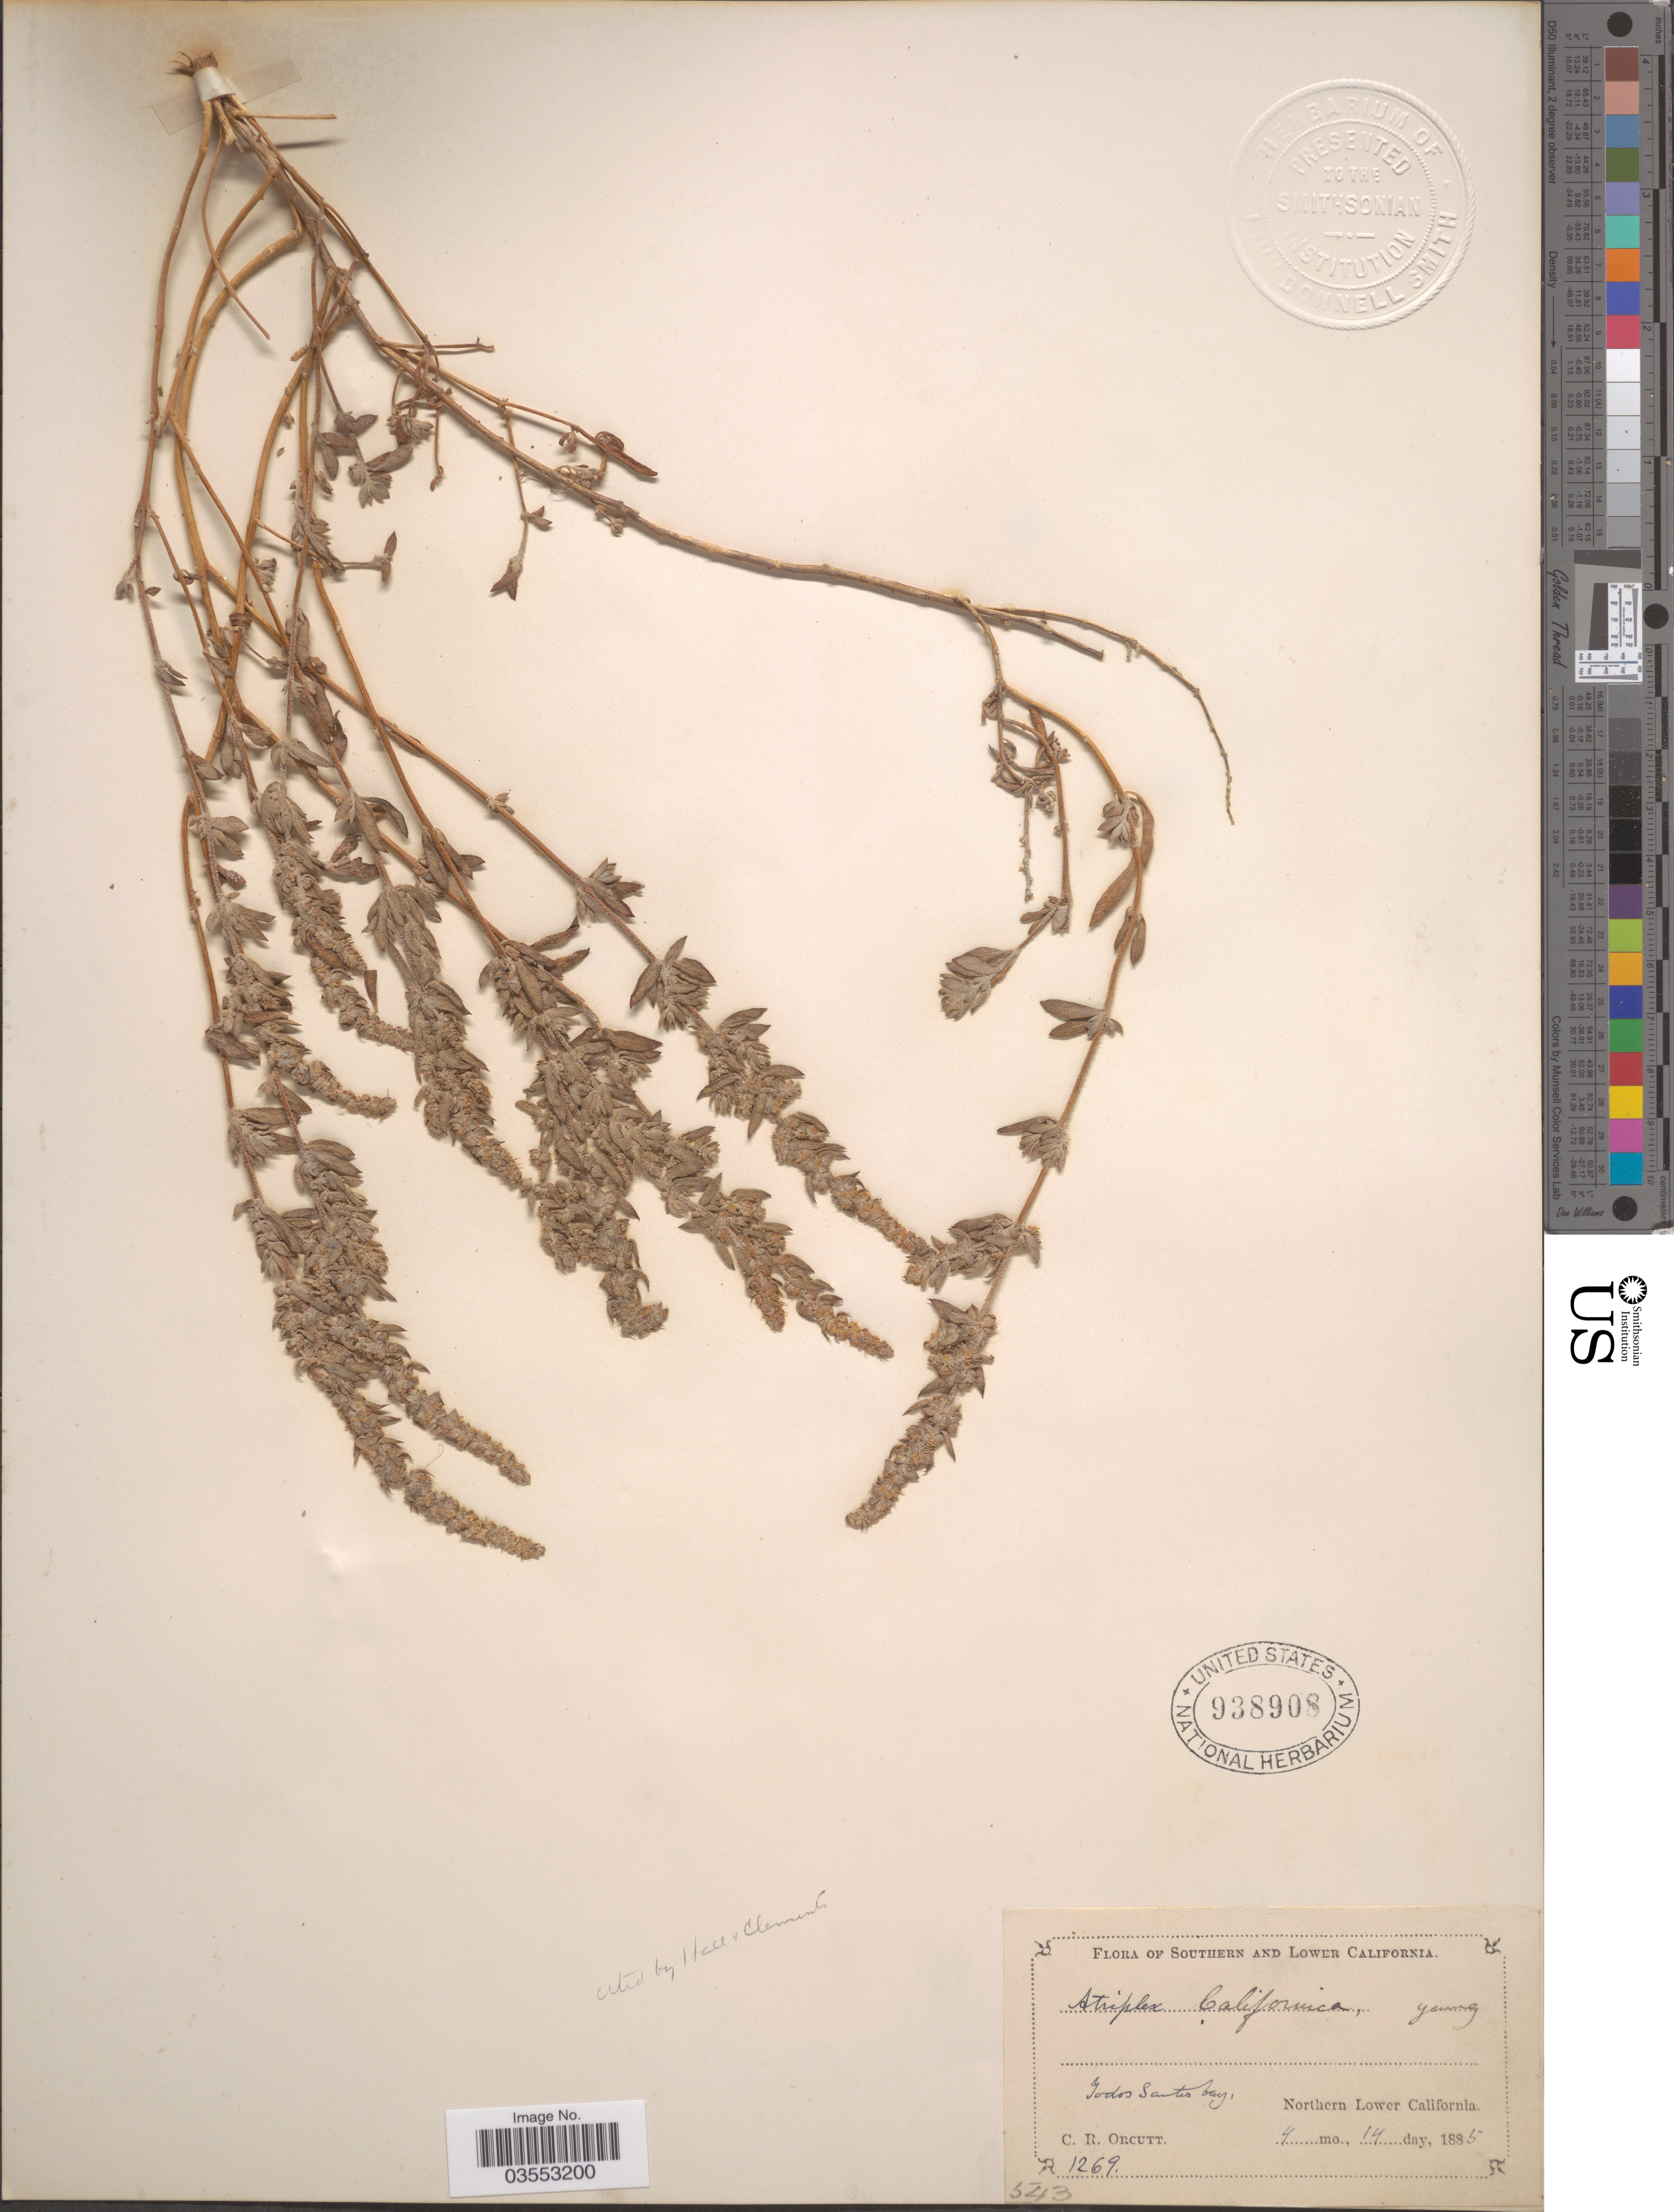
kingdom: Plantae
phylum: Tracheophyta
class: Magnoliopsida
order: Caryophyllales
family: Amaranthaceae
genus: Extriplex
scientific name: Extriplex californica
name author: (Moq.) E.H. Zacharias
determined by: Strong, Mark T., (BOT), Smithsonian Institution - National Museum of Natural History (UNITED STATES)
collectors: C. R. Orcutt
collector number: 1269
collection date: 1885-04-14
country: Mexico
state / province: Baja California Sur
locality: Todos Santes bay, Northern Lower California.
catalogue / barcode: US 938908